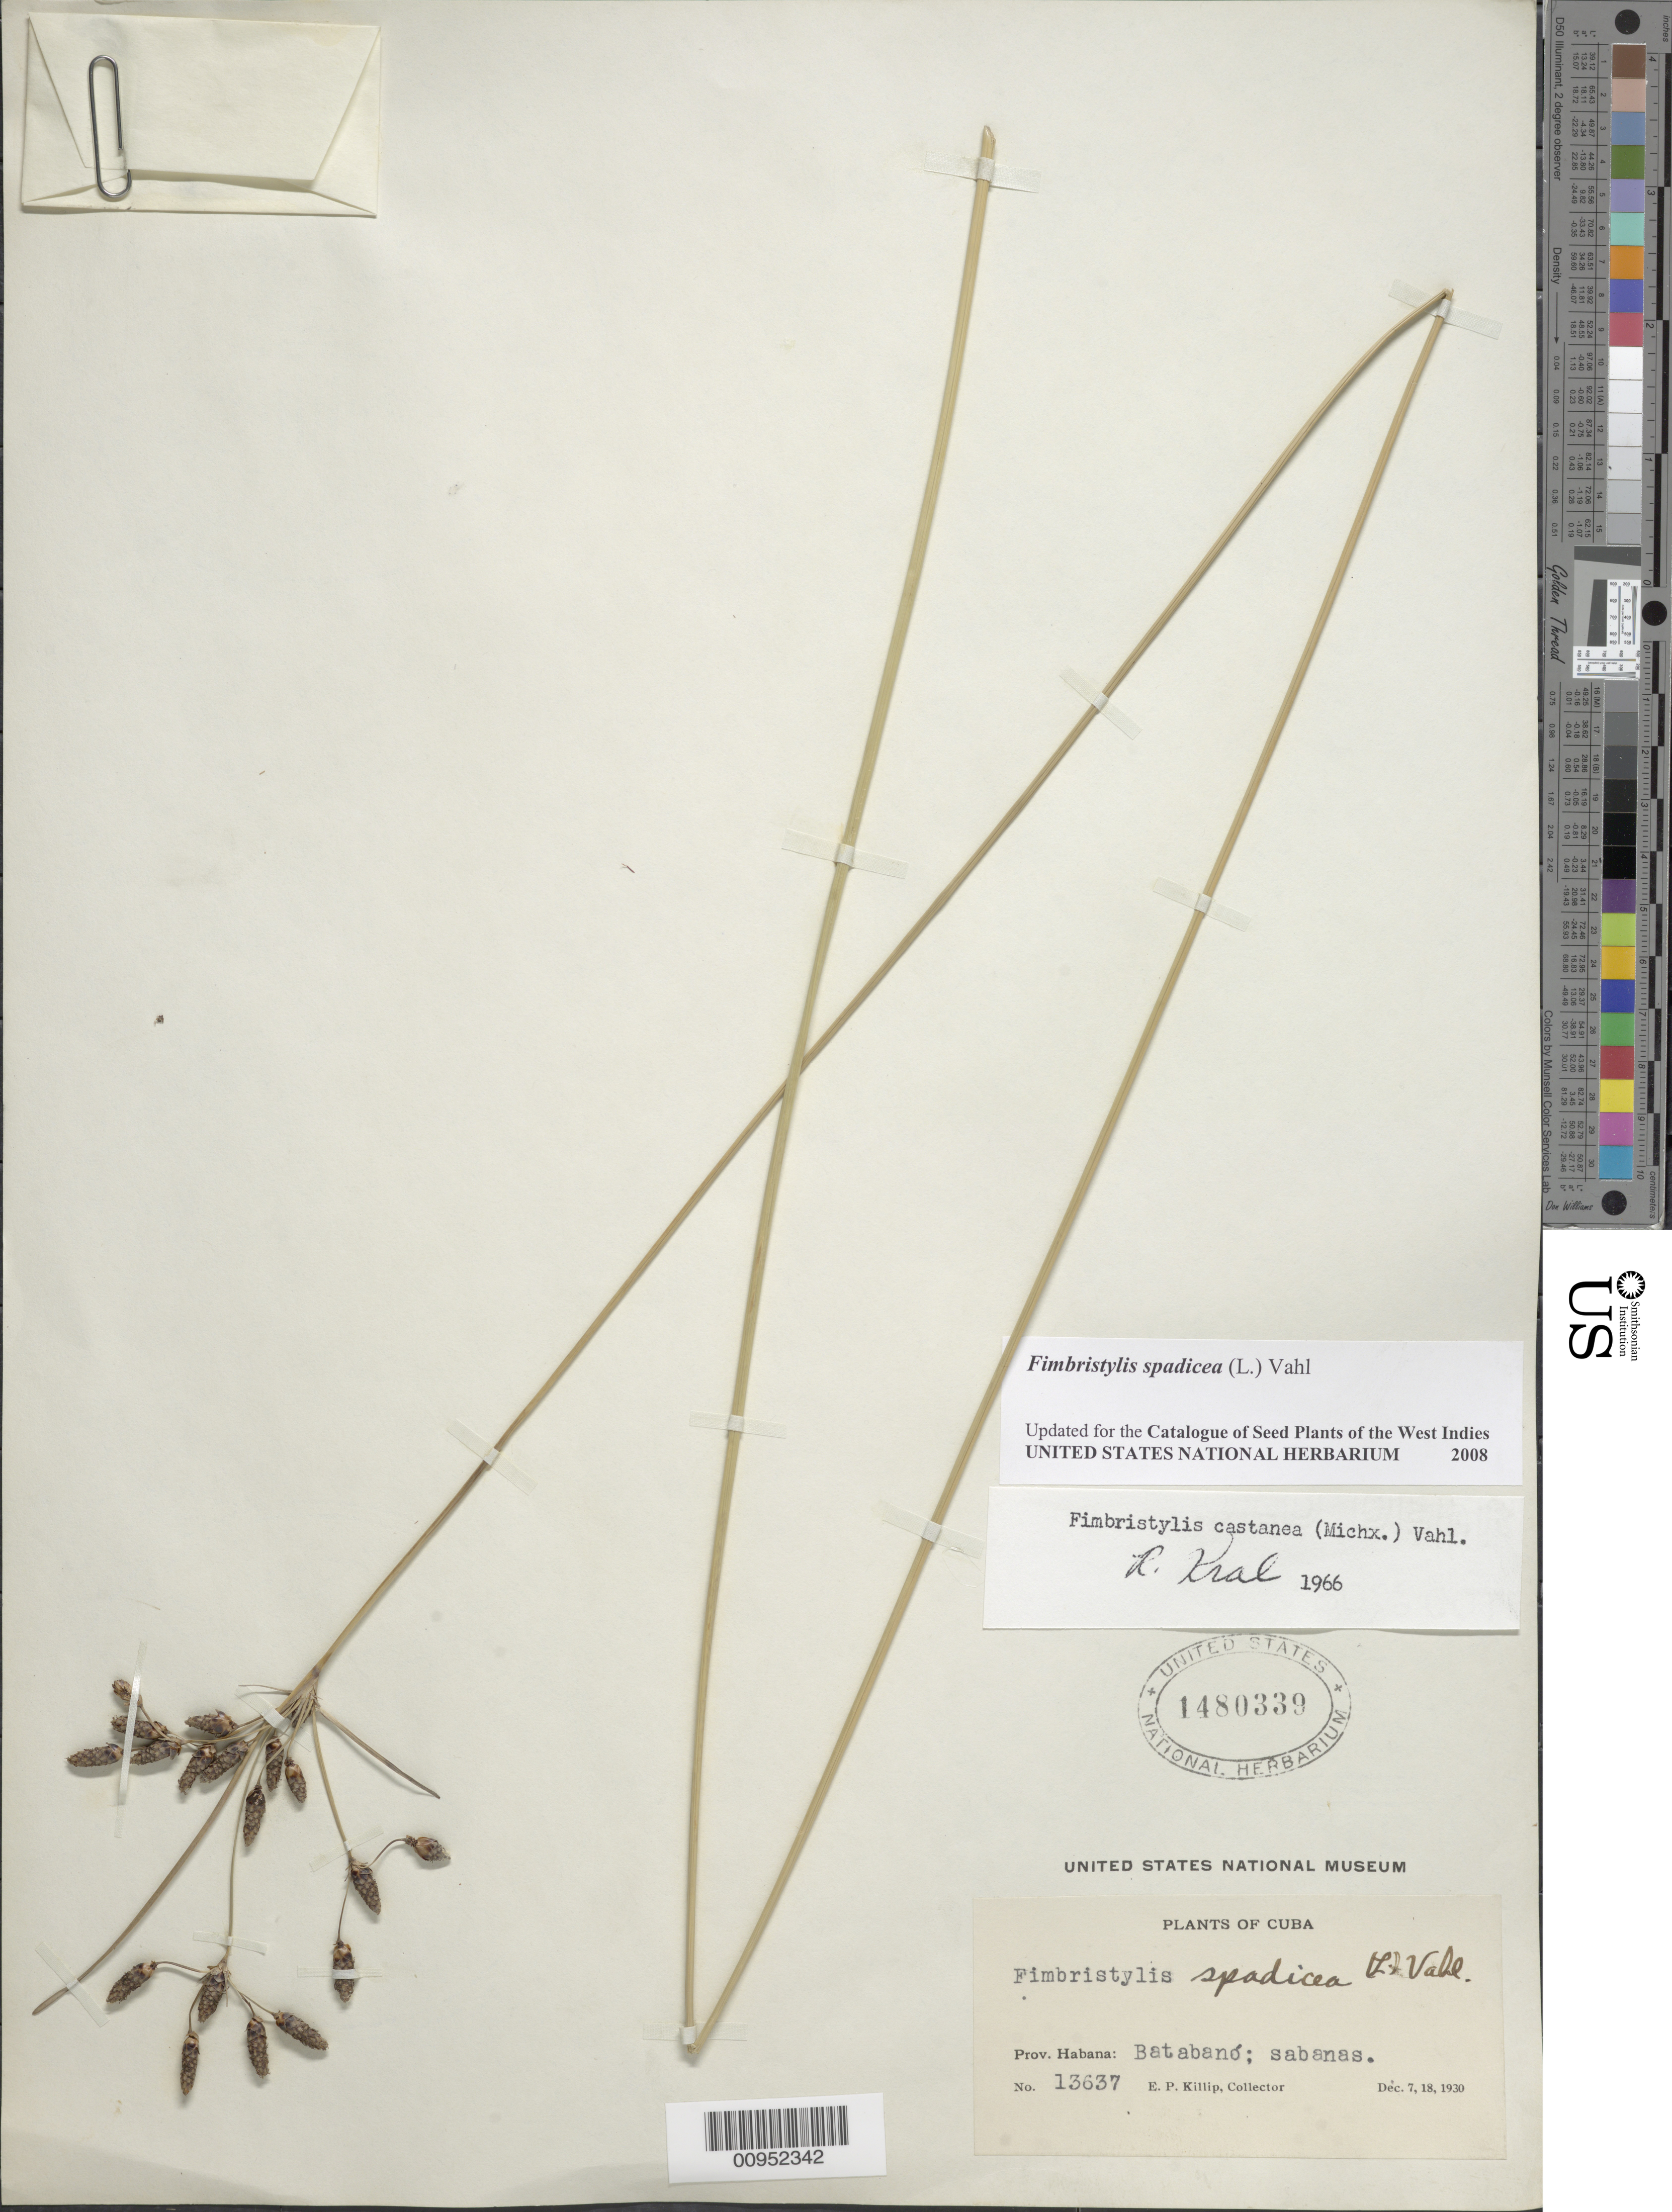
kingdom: Plantae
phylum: Tracheophyta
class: Liliopsida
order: Poales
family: Cyperaceae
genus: Fimbristylis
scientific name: Fimbristylis spadicea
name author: (L.) Vahl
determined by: Strong, M. T., (US), Smithsonian Institution - National Museum of Natural History (UNITED STATES)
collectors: E. P. Killip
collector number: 13637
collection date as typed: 07 Dec 1930 to 18 Dec 1930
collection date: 1930-12-07/1930-12-18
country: Cuba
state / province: La Habana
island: Cuba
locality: Batabanó, sabanas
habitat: Sabanas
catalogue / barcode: US 1480339